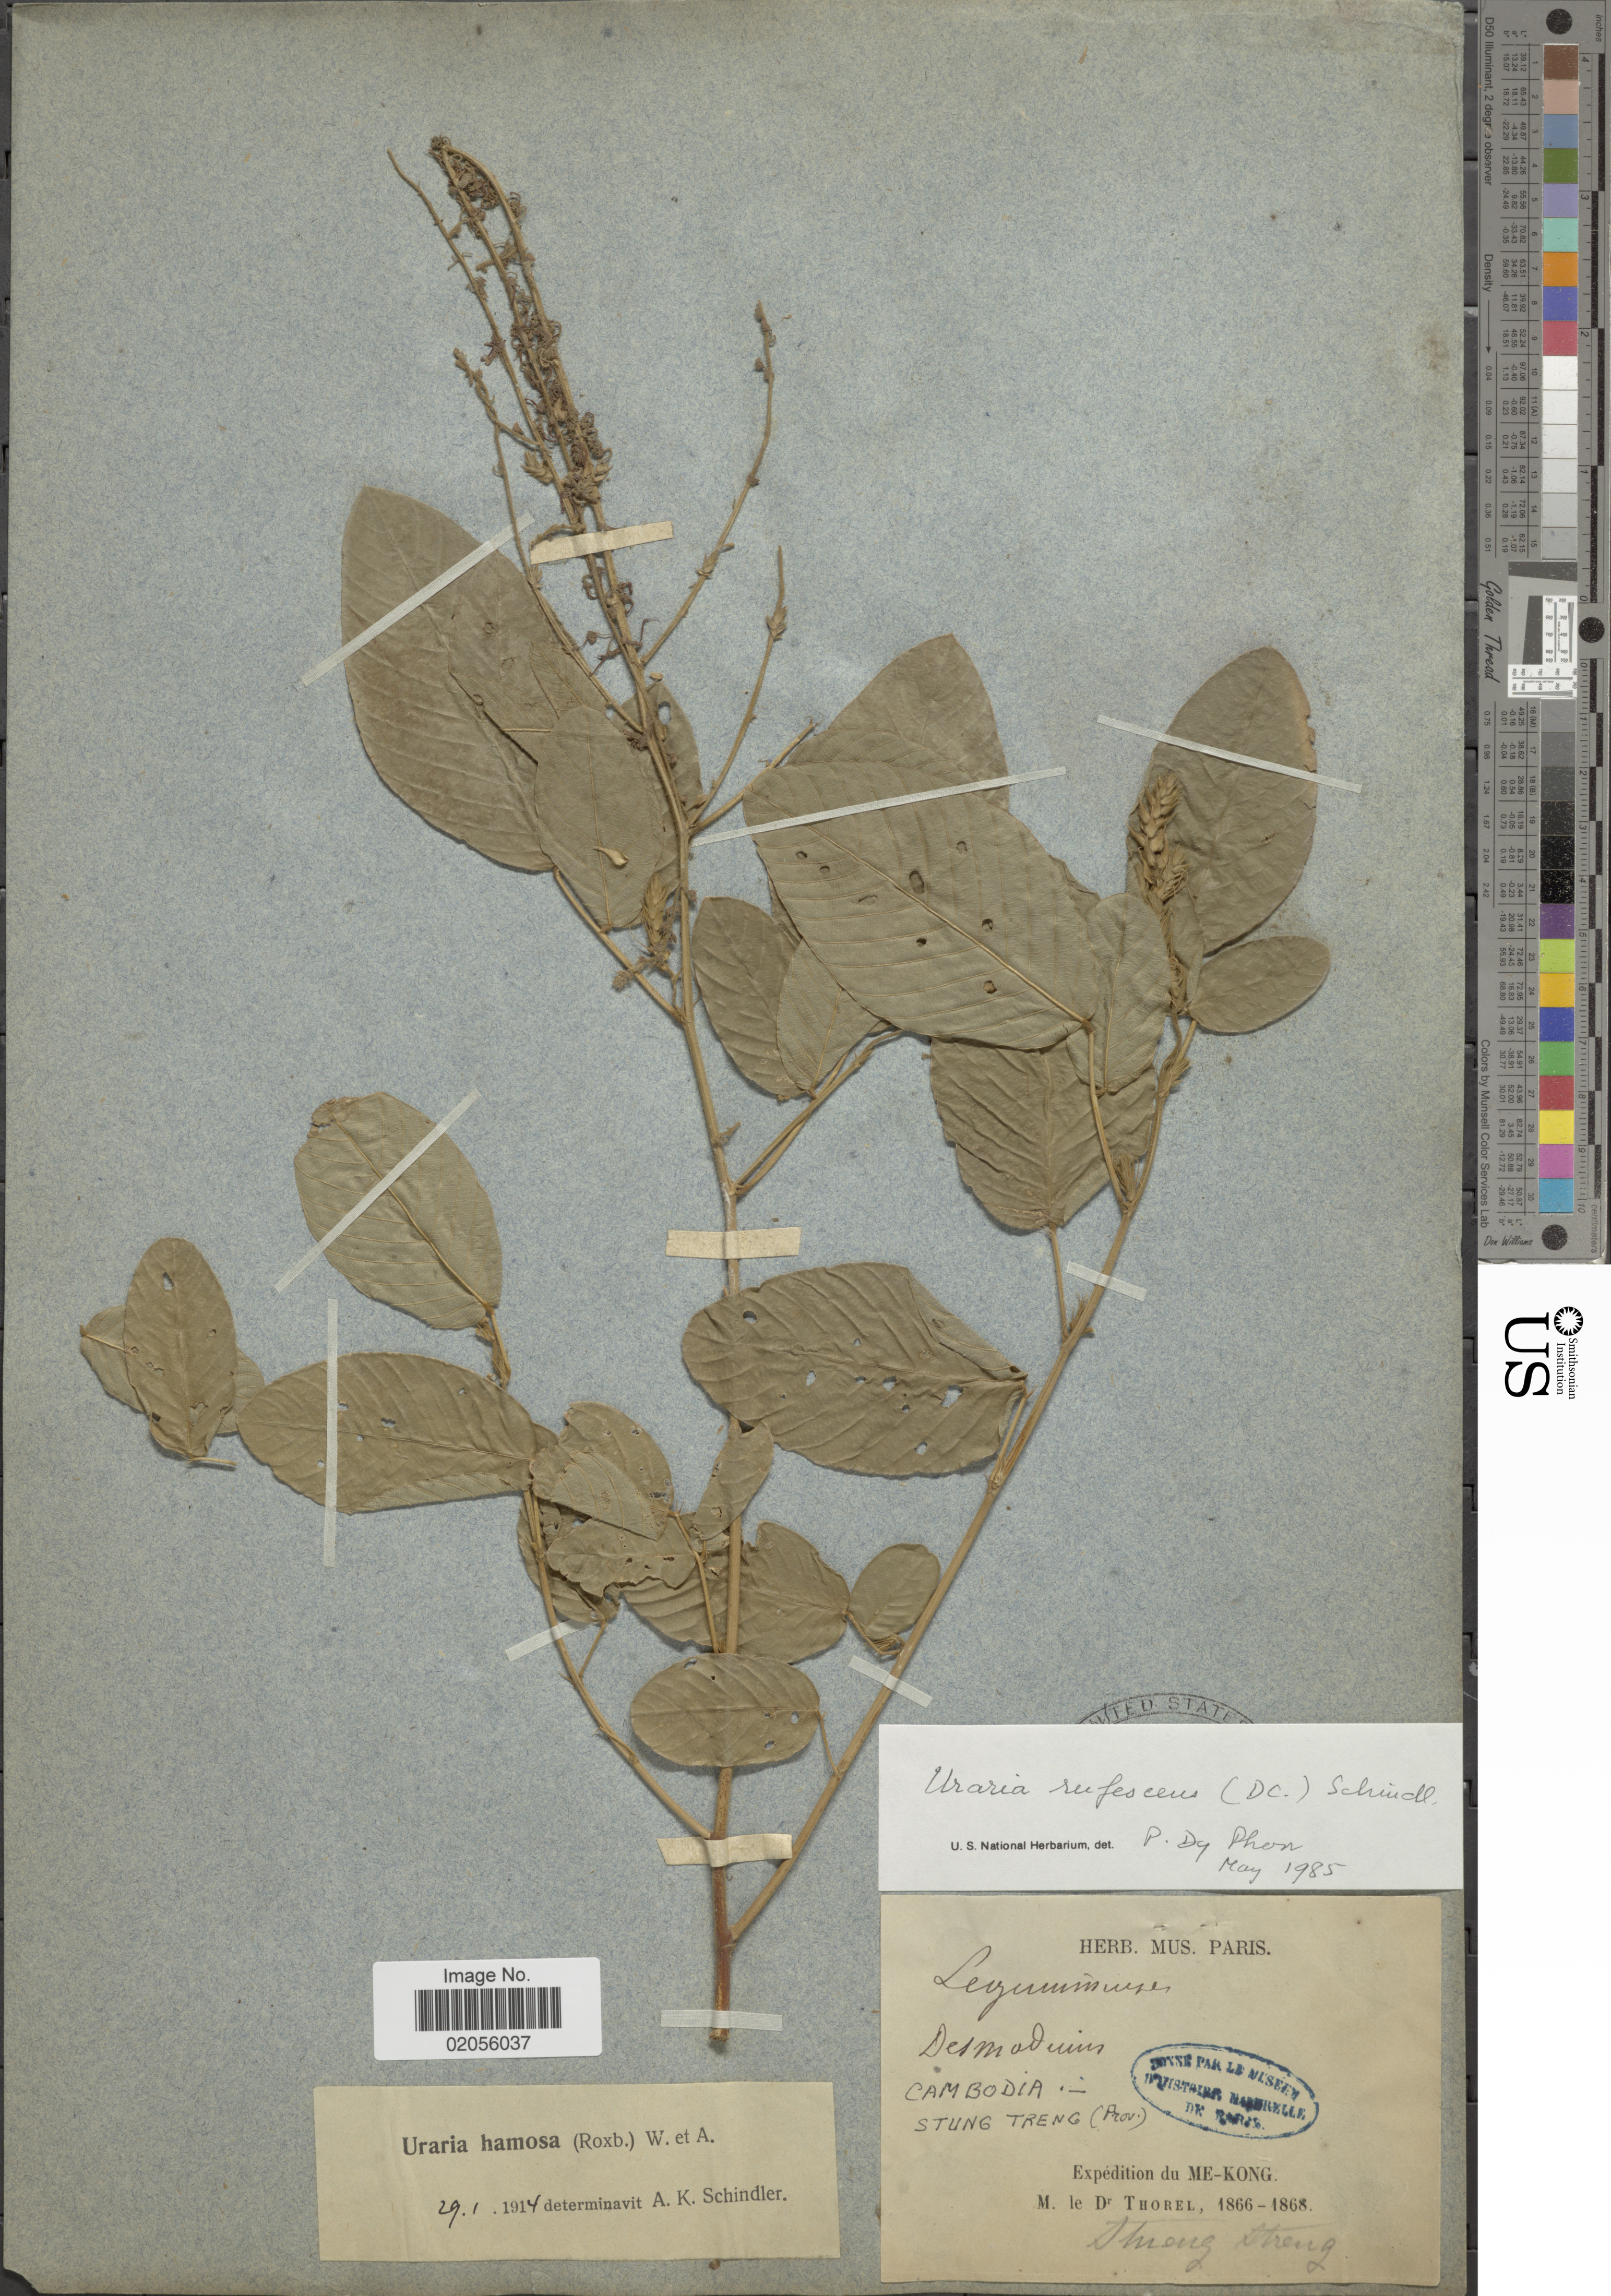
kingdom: Plantae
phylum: Tracheophyta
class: Magnoliopsida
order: Fabales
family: Fabaceae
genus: Uraria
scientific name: Uraria rufescens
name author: (DC.) Schindl.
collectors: C. Thorel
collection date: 1866/1868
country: Cambodia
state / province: Stung Treng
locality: Me-Kong. Stieng Streng [interpreted]